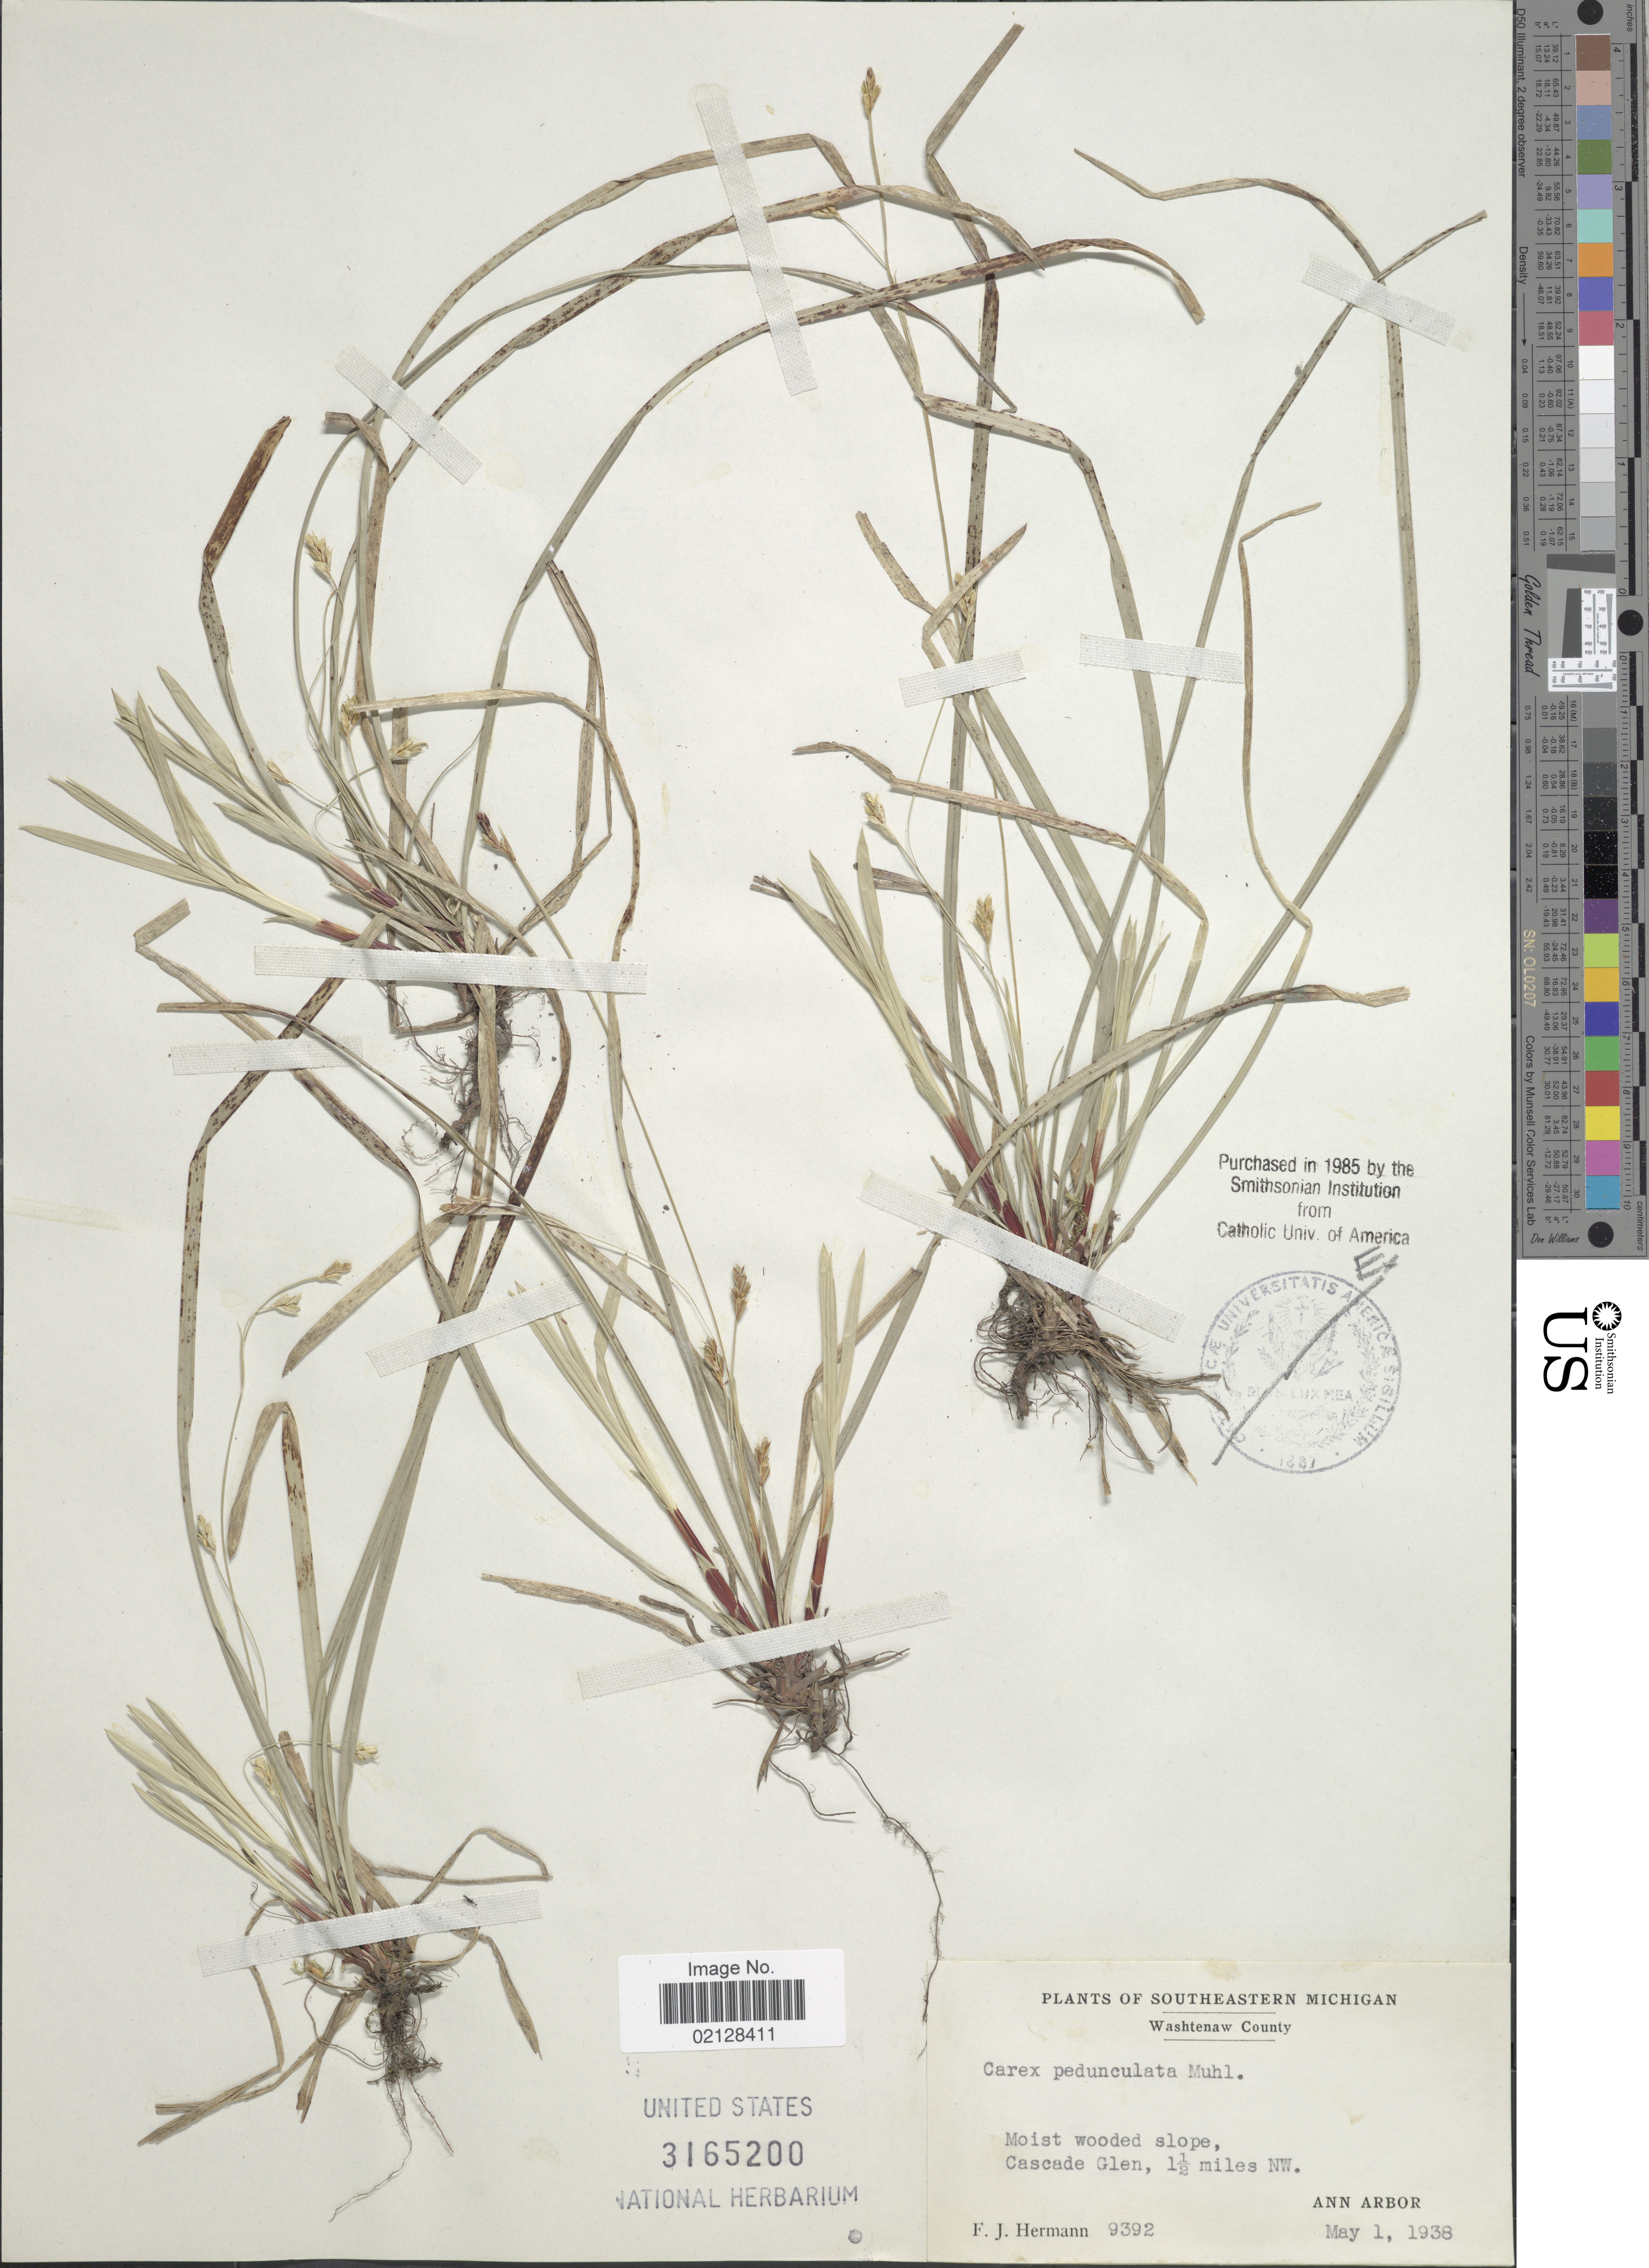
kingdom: Plantae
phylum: Tracheophyta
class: Liliopsida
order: Poales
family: Cyperaceae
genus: Carex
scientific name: Carex pedunculata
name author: Muhl. ex Willd.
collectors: F. J. Hermann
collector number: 9392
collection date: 1938-05-01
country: United States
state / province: Michigan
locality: Southeastern Michigan, Washtenaw County, Moist wooded slope, Cascade Glen, 1½ miles NW., Ann Arbor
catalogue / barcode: US 3165200